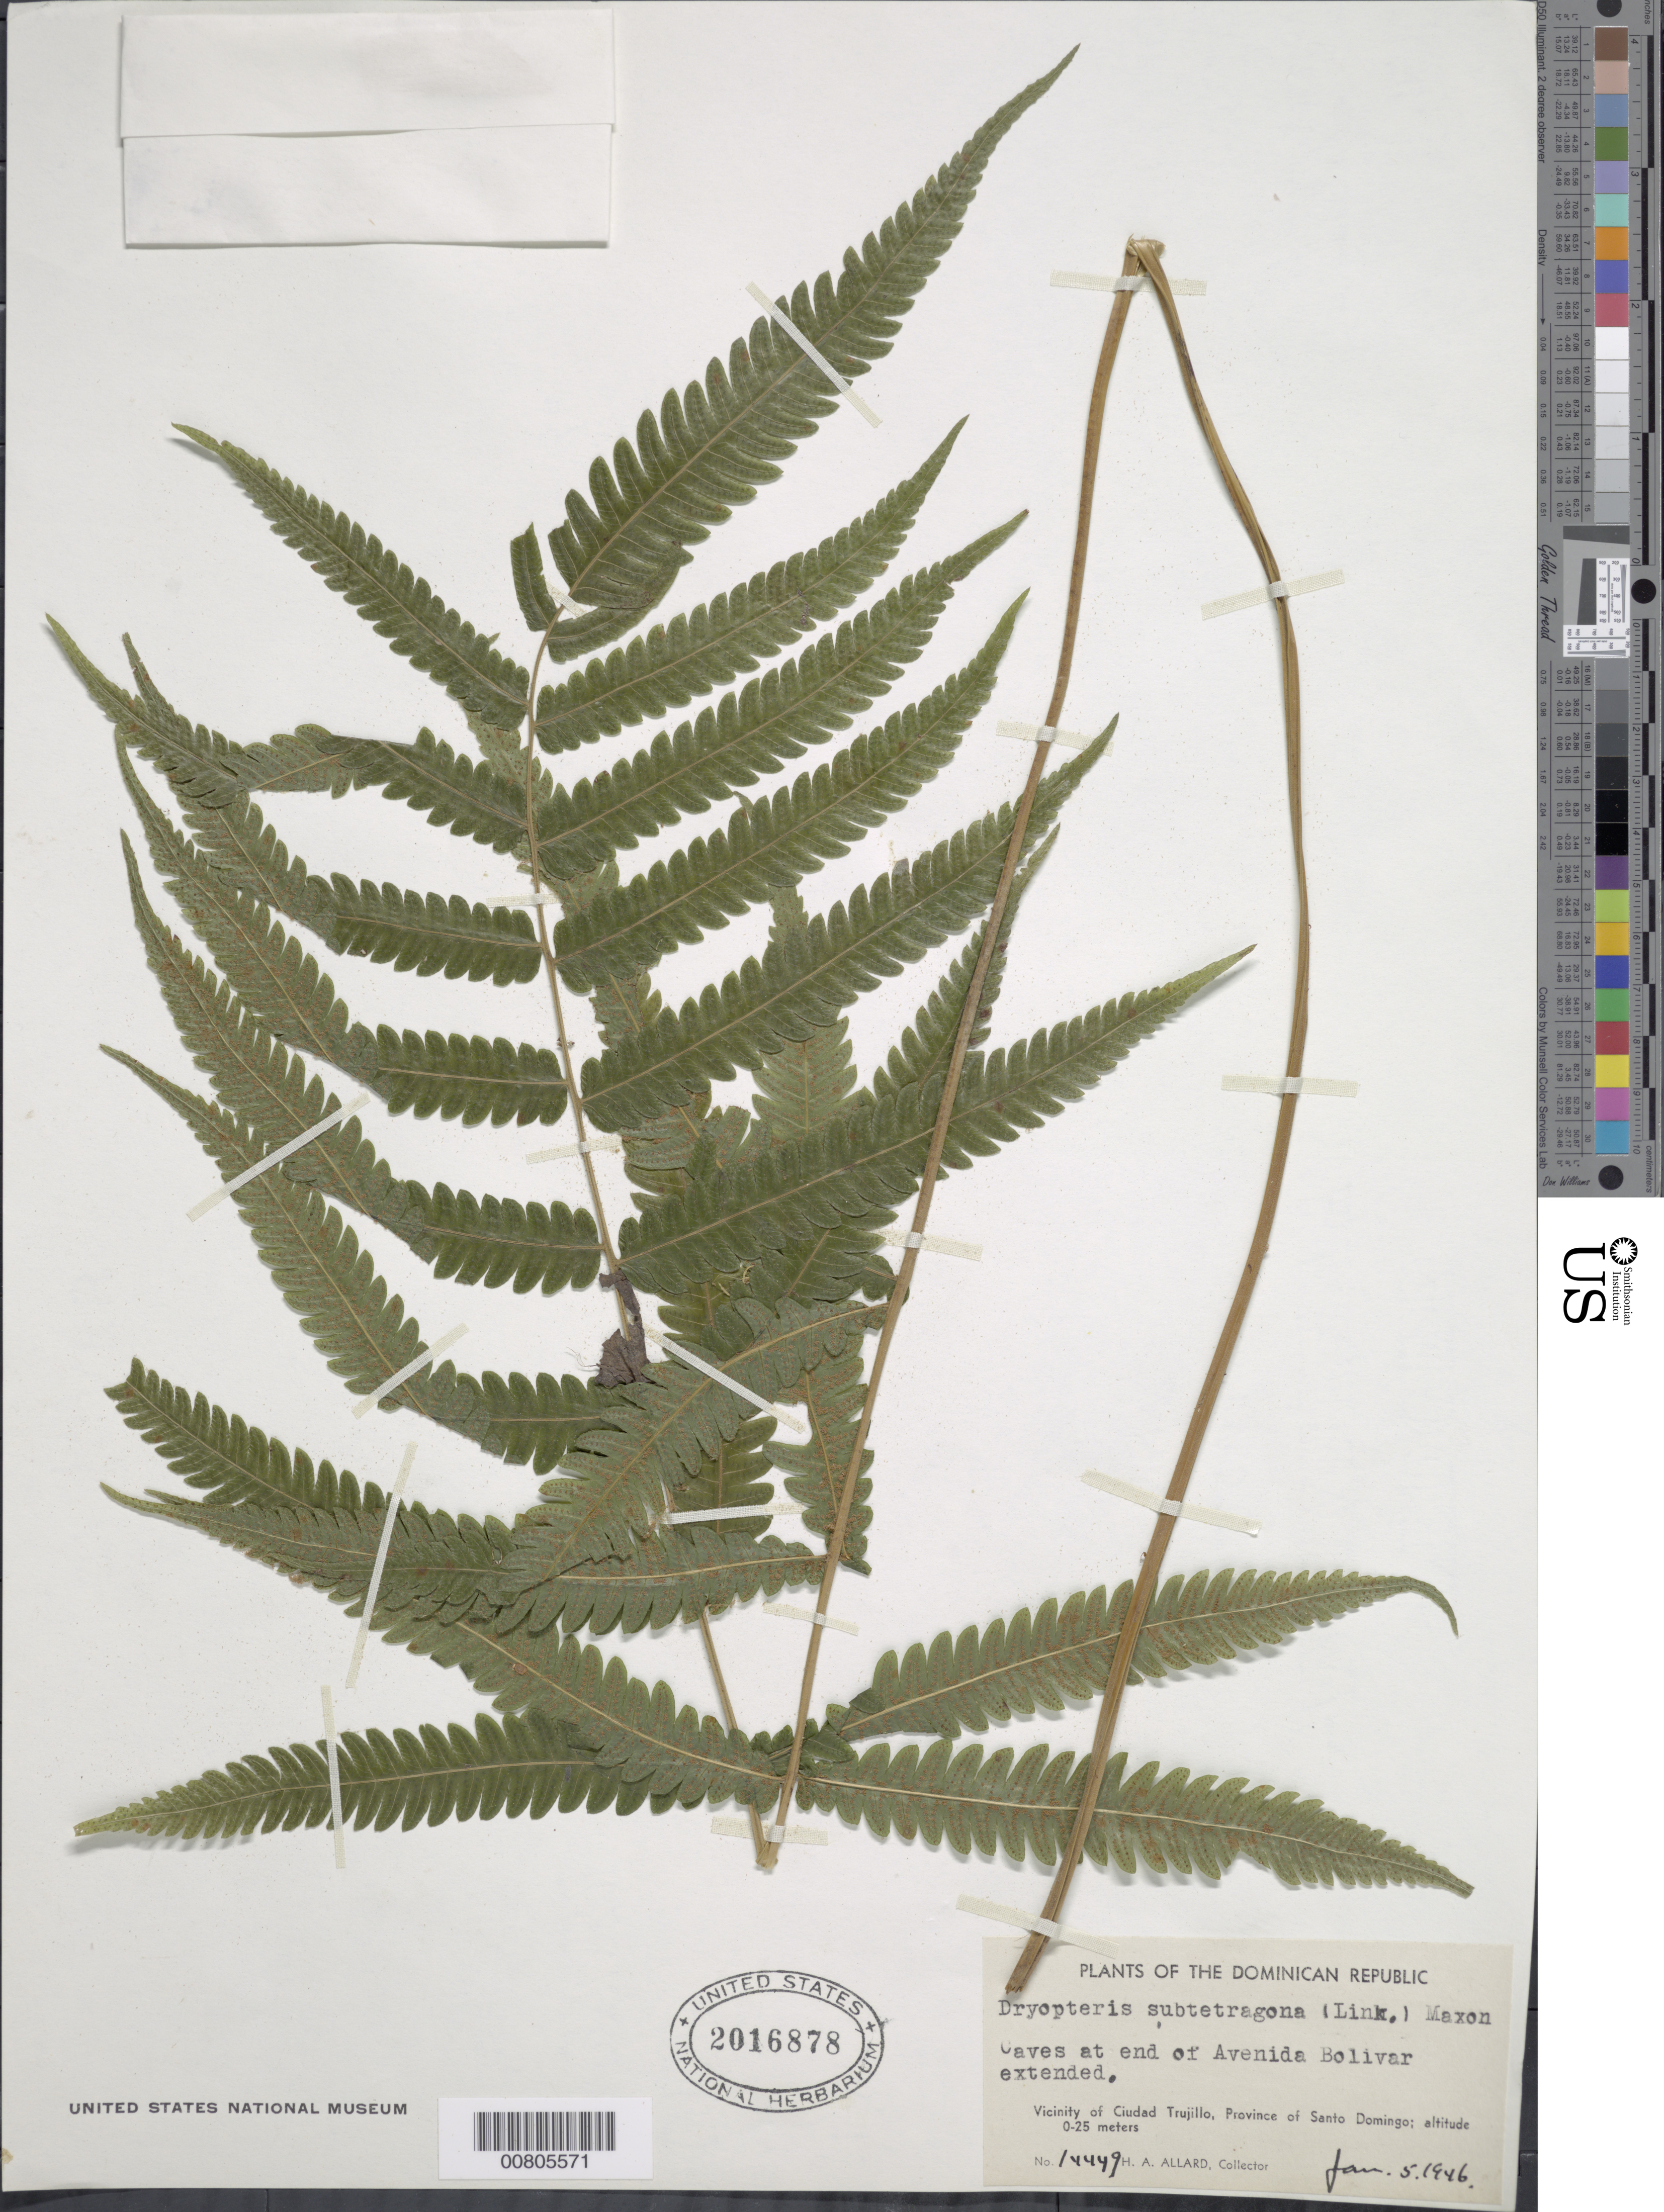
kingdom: Plantae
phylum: Tracheophyta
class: Polypodiopsida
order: Polypodiales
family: Thelypteridaceae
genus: Goniopteris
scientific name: Goniopteris subtetragona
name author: (Link) Vareschi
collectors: H. A. Allard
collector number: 14449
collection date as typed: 05 Jan 1946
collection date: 1946-01-05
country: Dominican Republic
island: Hispaniola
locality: Prov. Santo Domingo; Ciudad Trujillo vicinity, at end of Avenida Bolivar extended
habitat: Caves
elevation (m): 0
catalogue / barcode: US 2016878